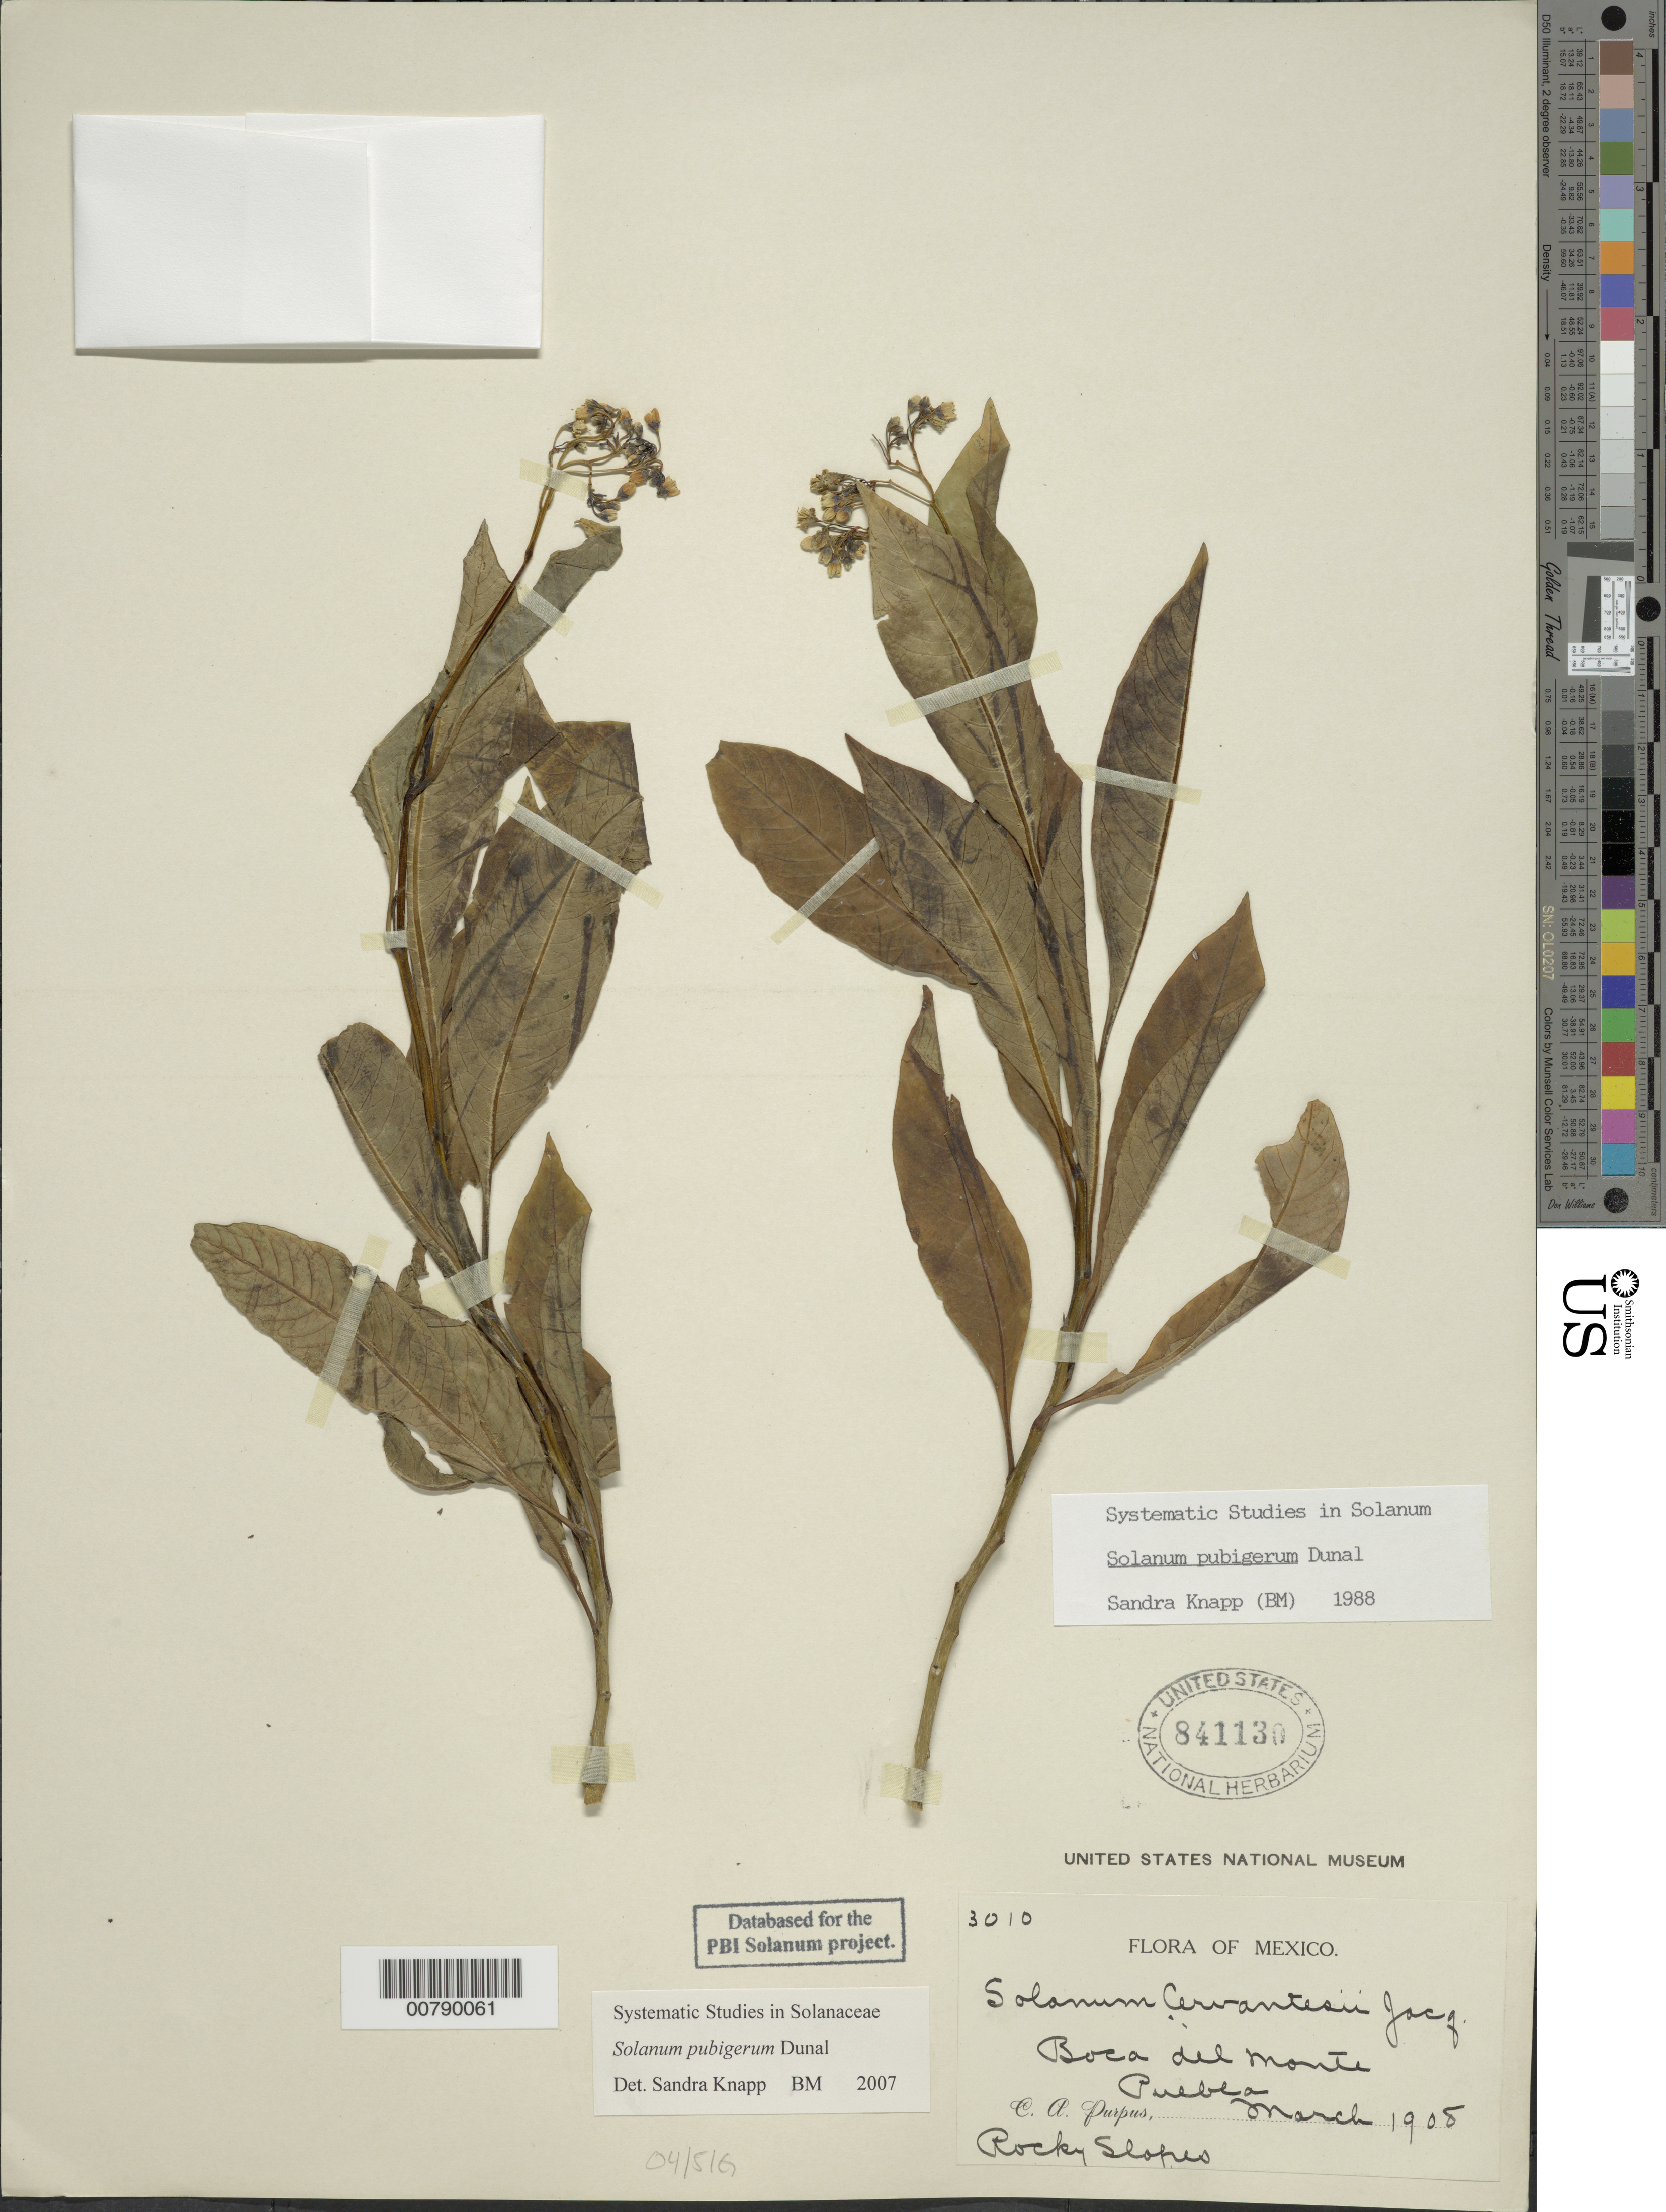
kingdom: Plantae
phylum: Tracheophyta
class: Magnoliopsida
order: Solanales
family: Solanaceae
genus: Solanum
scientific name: Solanum pubigerum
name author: Dunal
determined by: Knapp, S. D.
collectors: C. A. Purpus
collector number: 3010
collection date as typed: Mar 1905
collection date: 1905-03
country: Mexico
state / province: Puebla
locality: Boca del monte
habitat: Rocky slopes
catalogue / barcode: US 841130